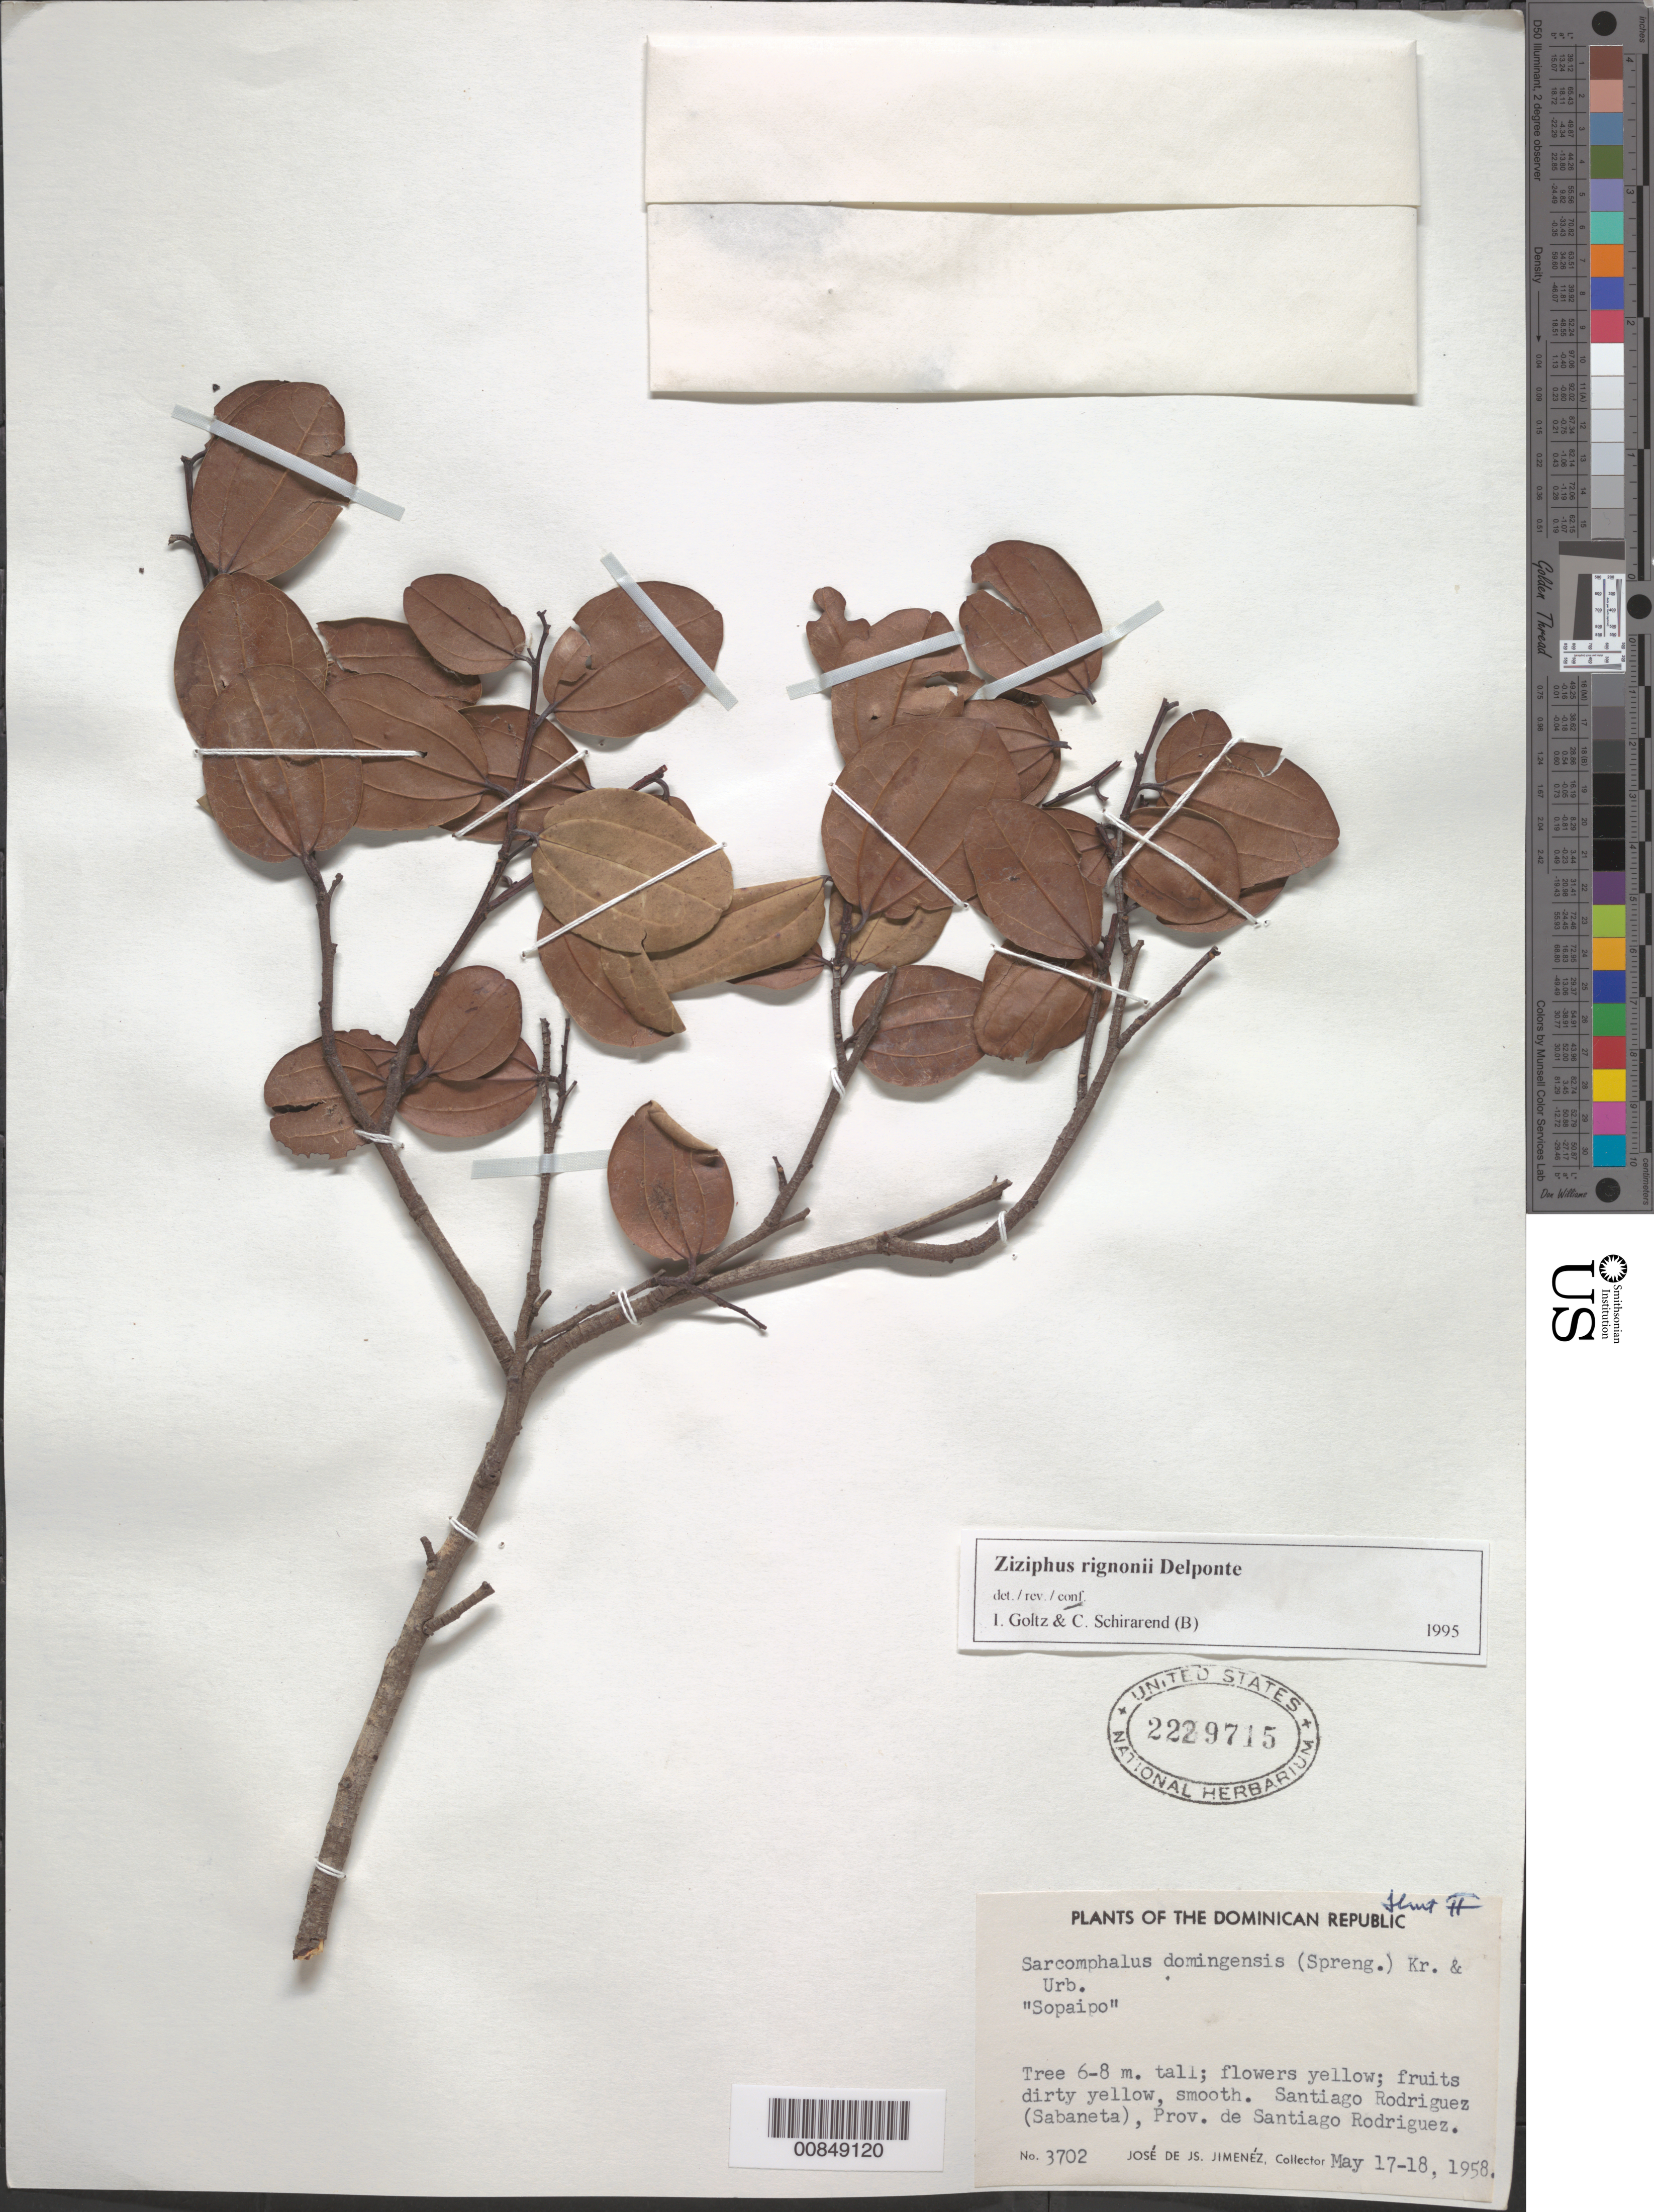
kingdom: Plantae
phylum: Tracheophyta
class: Magnoliopsida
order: Rosales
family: Rhamnaceae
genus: Sarcomphalus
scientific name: Sarcomphalus domingensis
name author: (Spreng.) Krug & Urb.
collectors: J. J. Jiménez Almonte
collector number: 3702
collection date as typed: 17 May 1958 to 18 May 1958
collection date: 1958-05-17/1958-05-18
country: Dominican Republic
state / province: Santiago Rodríguez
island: Hispaniola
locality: Santiago Rodríguez (Sabaneta).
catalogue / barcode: US 2229715